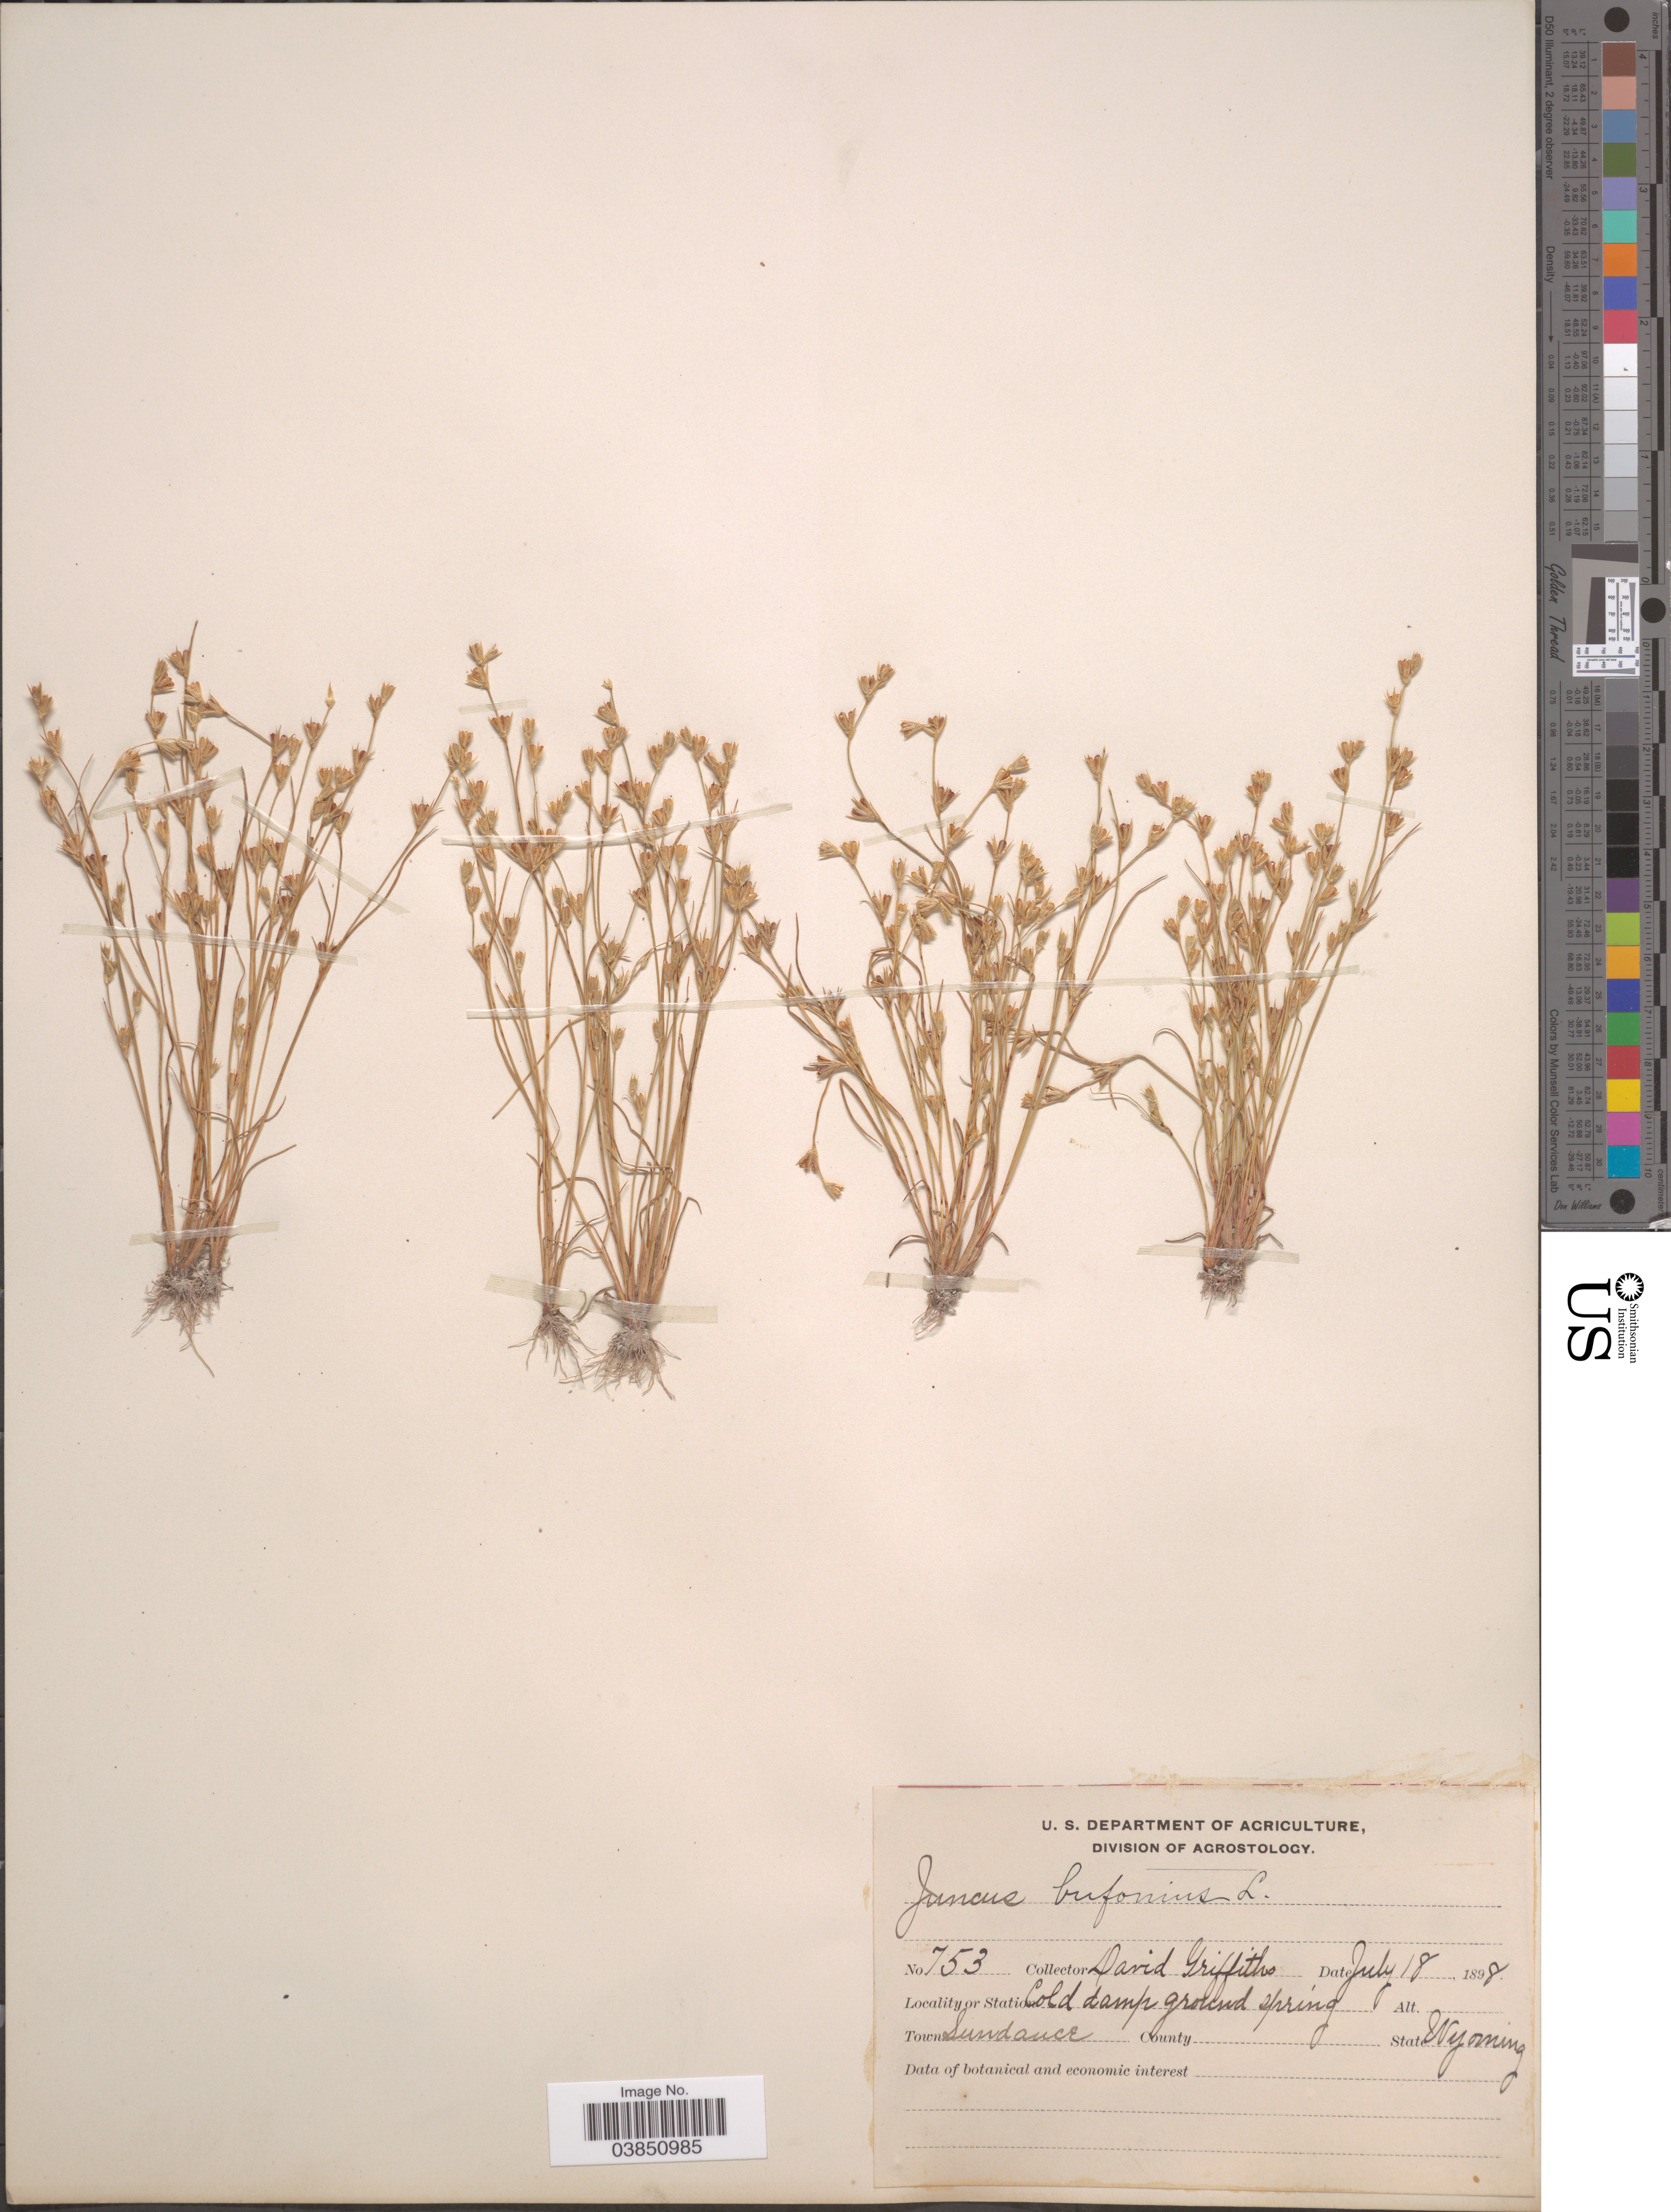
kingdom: Plantae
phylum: Tracheophyta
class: Liliopsida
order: Poales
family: Juncaceae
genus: Juncus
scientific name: Juncus bufonius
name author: L.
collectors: D. Griffiths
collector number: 753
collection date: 1898-07-18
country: United States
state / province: Wyoming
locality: Station Cold damp ground spring. Town Sundace.